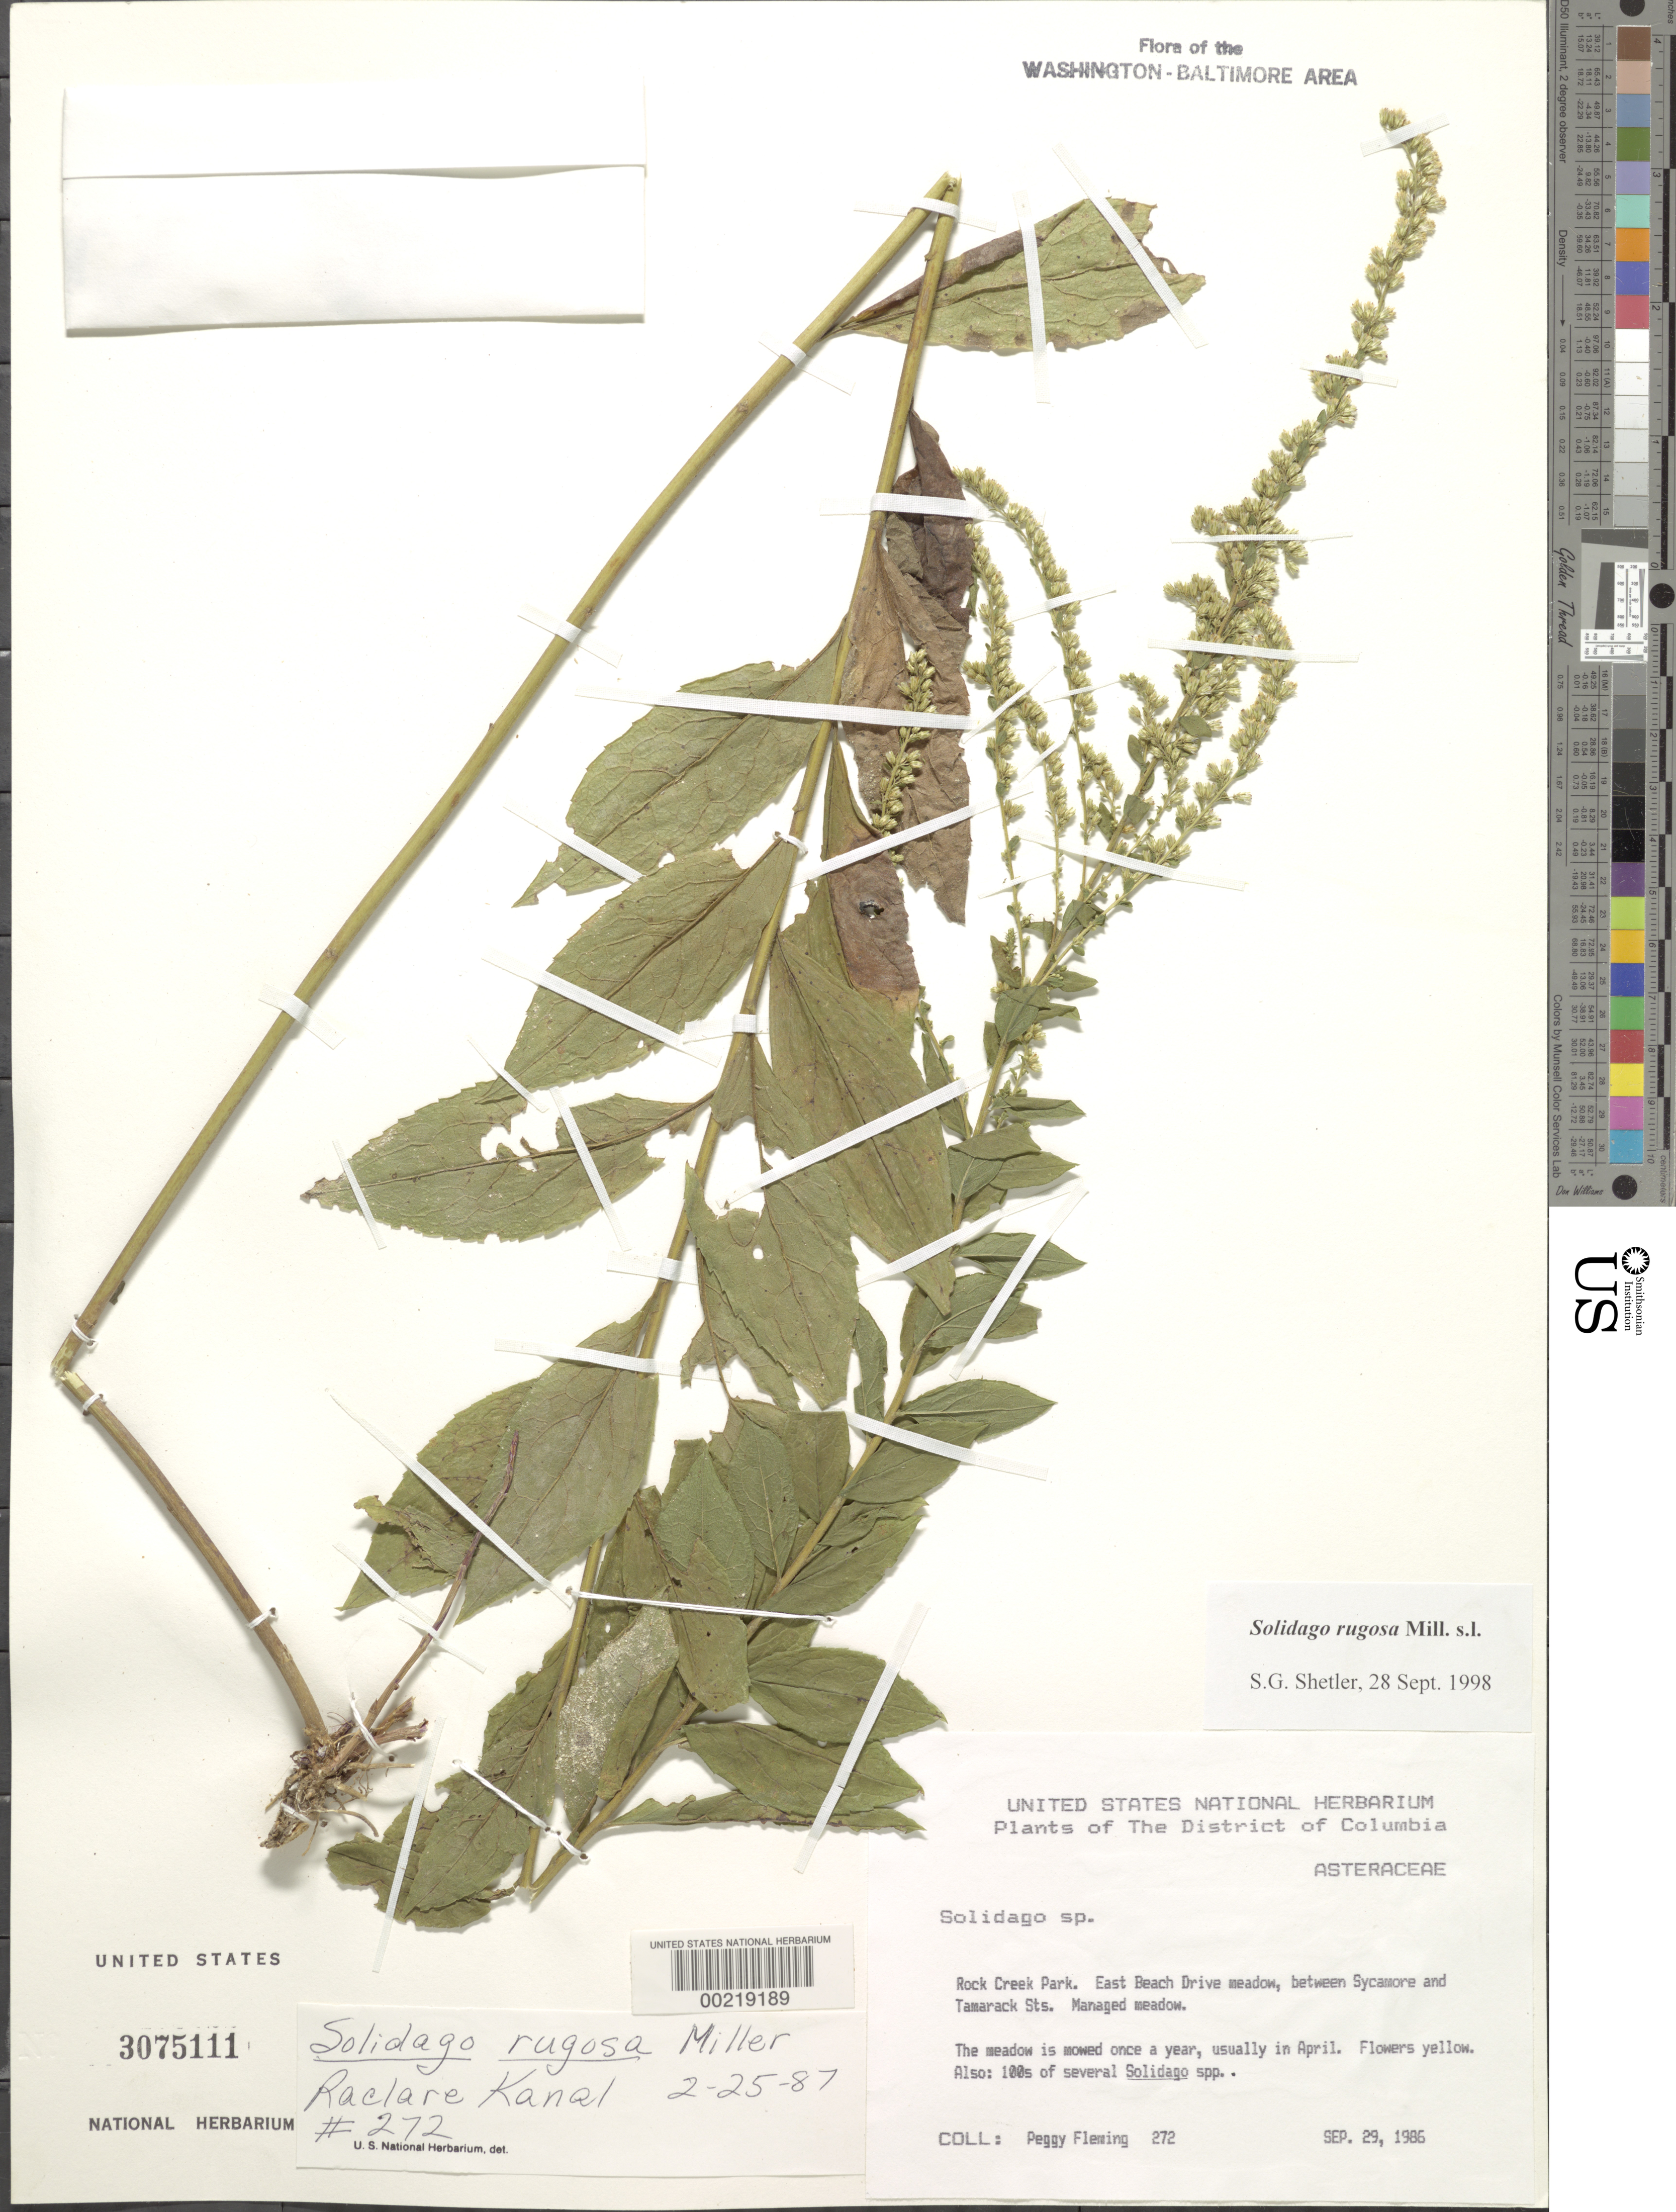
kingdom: Plantae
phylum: Tracheophyta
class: Magnoliopsida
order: Asterales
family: Asteraceae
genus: Solidago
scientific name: Solidago rugosa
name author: Mill.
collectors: P. Fleming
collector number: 272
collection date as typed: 29 Sep 1986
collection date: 1986-09-29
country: United States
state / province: District of Columbia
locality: Rock Creek Park, east Beach Drive meadow, between Sycamore and Tamarack Sts Rock Creek Park & vicinity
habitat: Managed meadow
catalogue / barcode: US 3075111